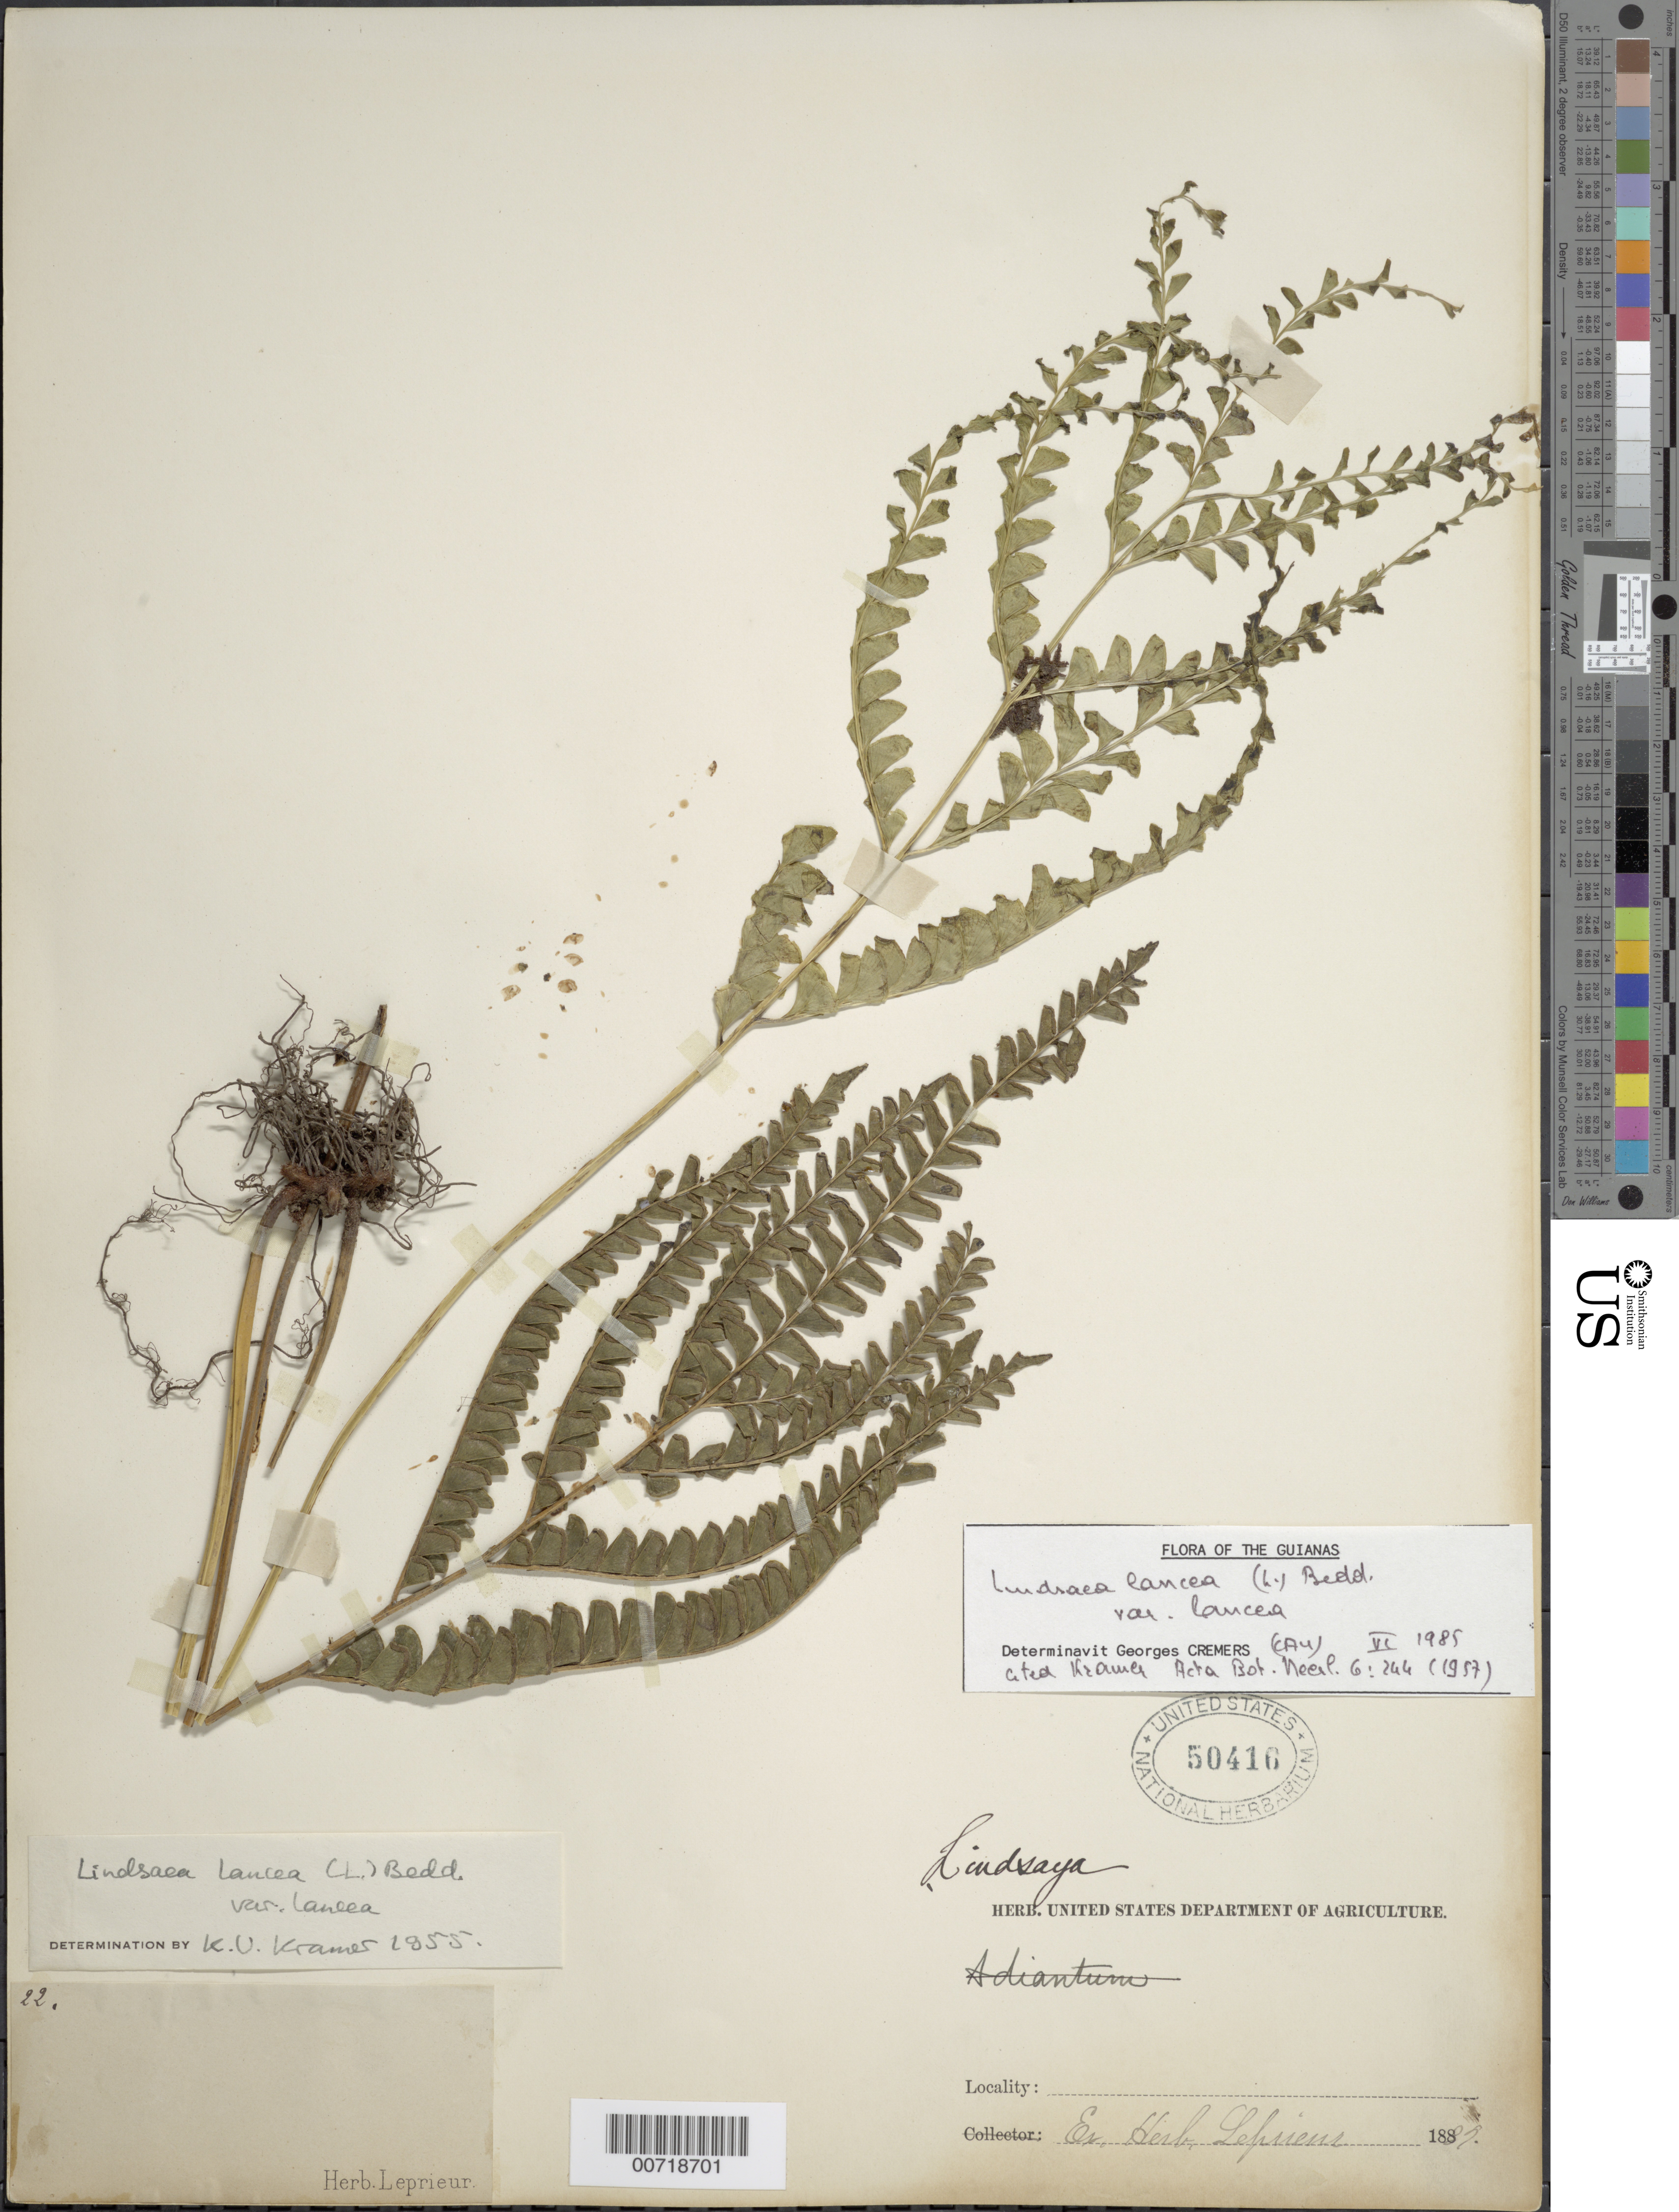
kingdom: Plantae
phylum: Tracheophyta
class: Polypodiopsida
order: Polypodiales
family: Lindsaeaceae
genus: Lindsaea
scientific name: Lindsaea lancea var. lancea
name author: (L.) Bedd.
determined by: Cremers, Georges A.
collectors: F. M. R. Leprieur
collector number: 22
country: French Guiana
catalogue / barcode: US 50416